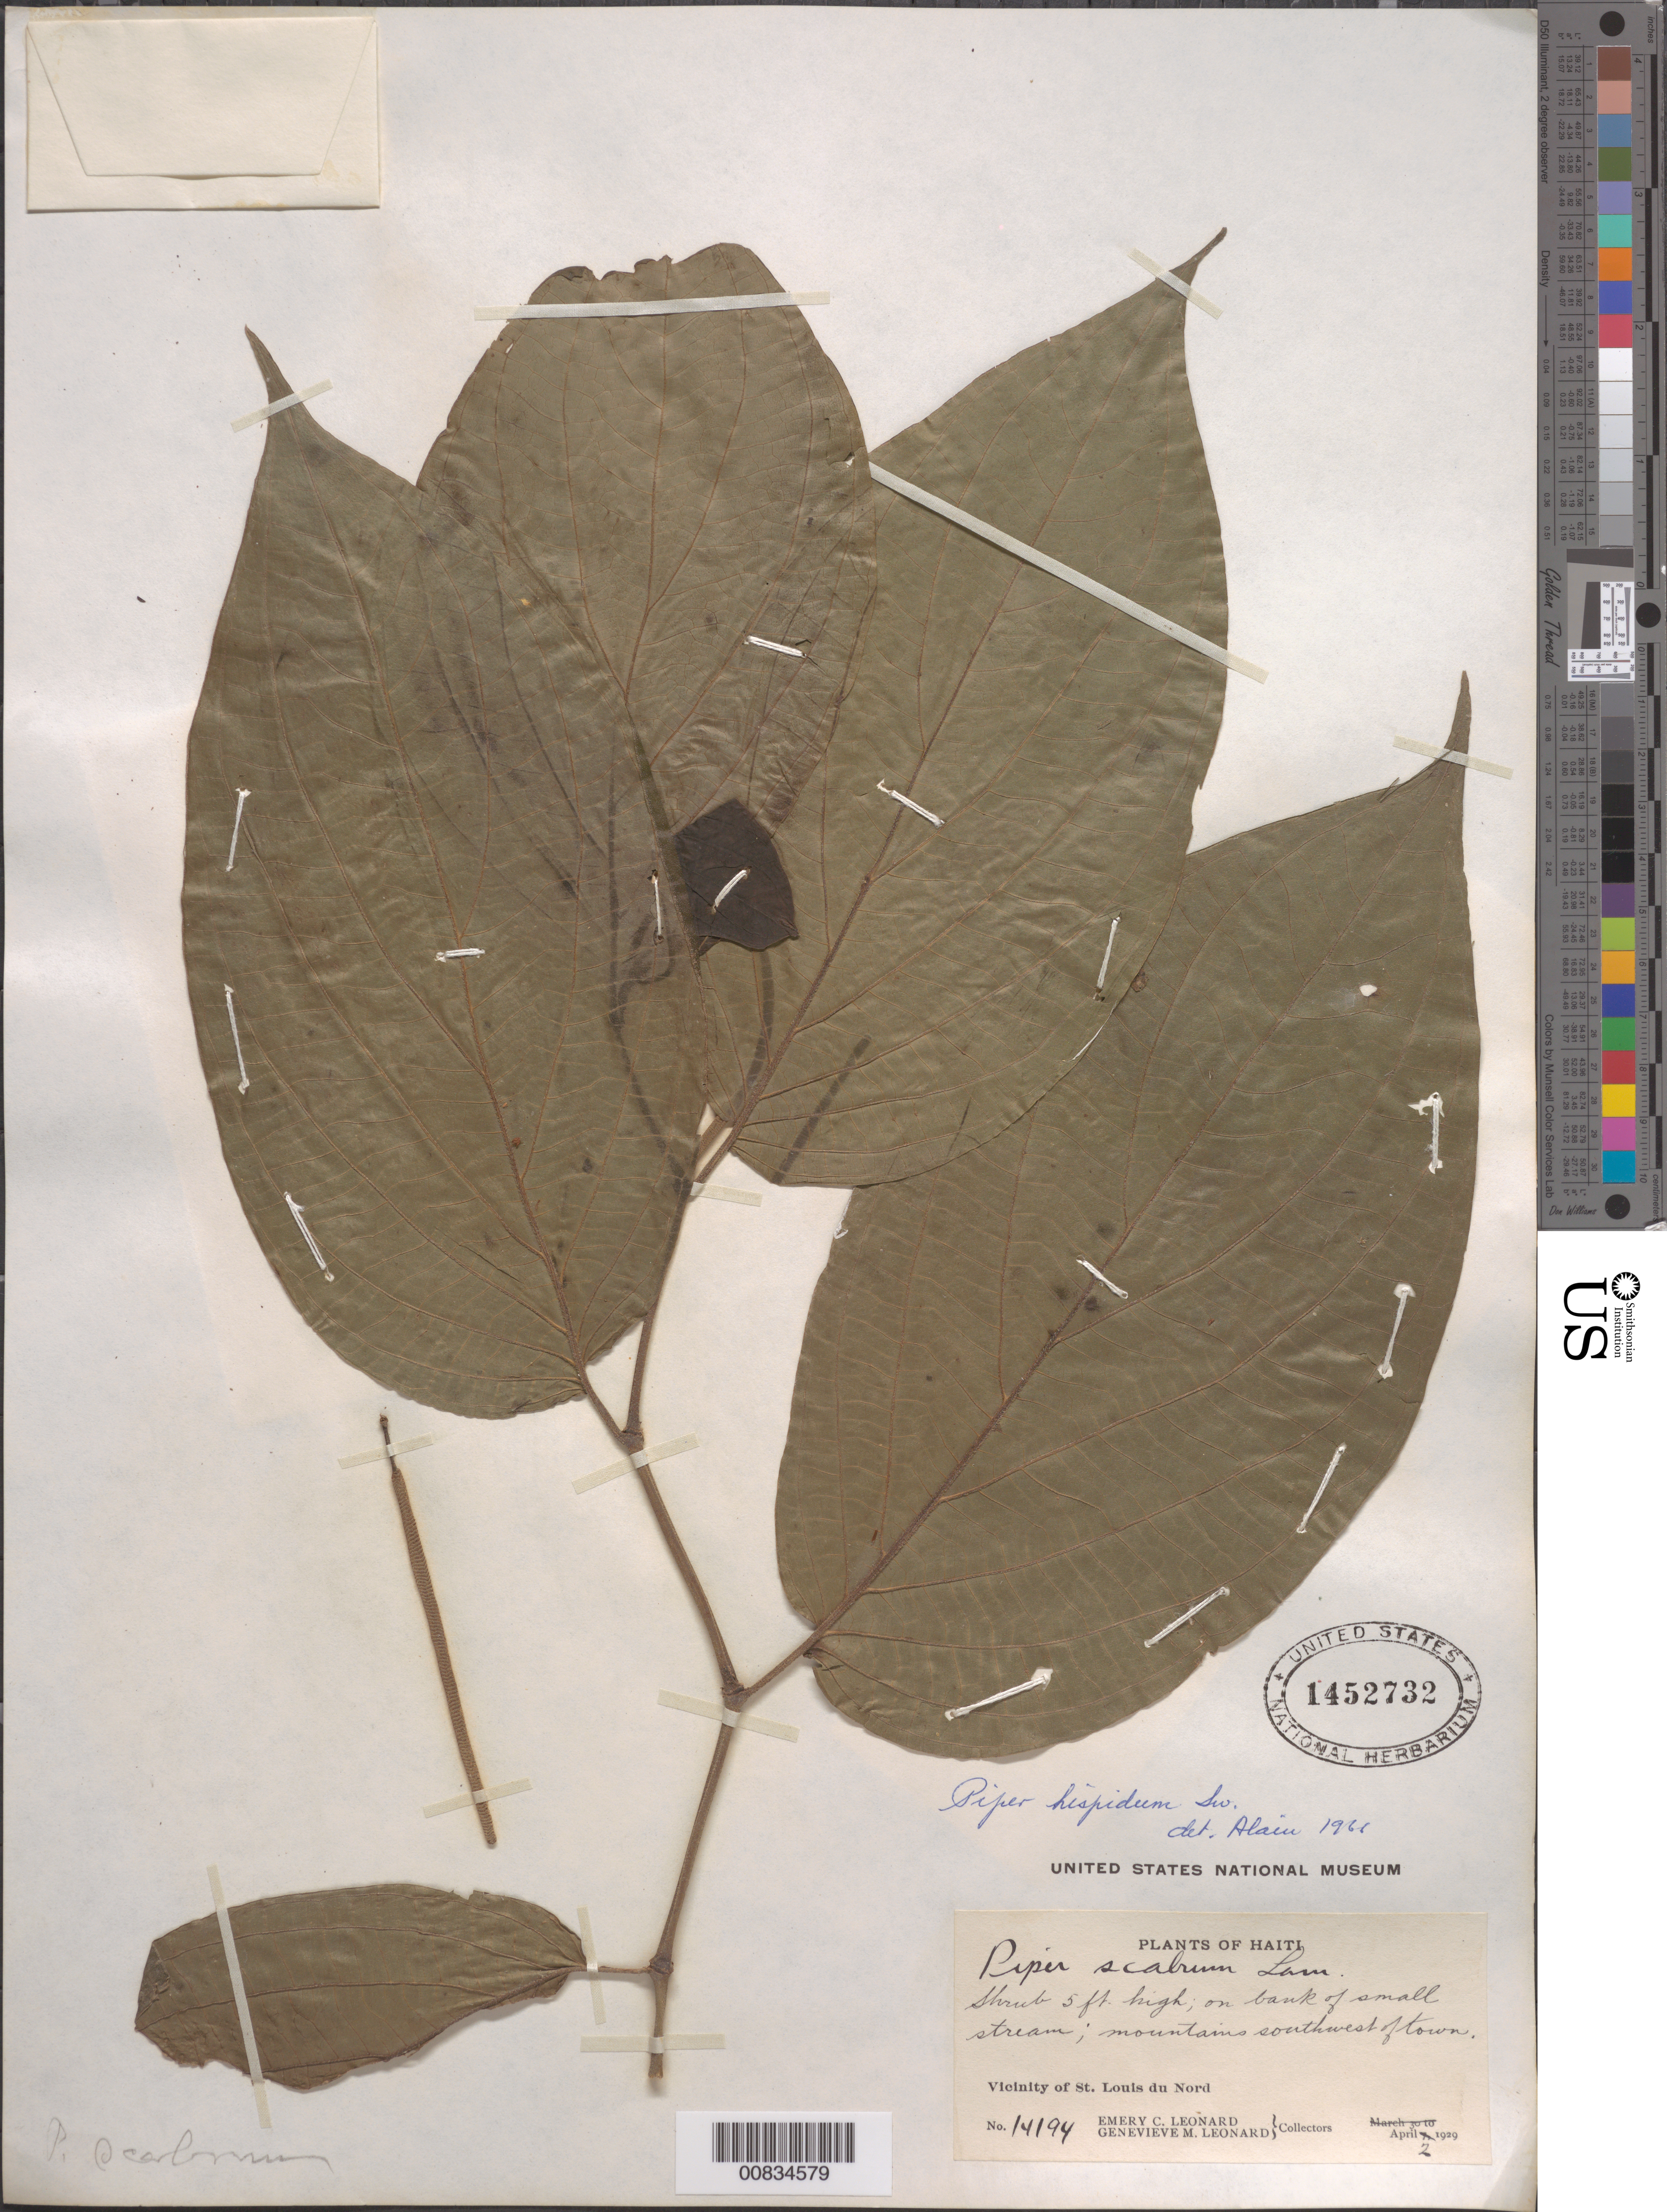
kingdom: Plantae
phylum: Tracheophyta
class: Magnoliopsida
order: Piperales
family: Piperaceae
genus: Piper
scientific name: Piper hispidum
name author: Sw.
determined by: Liogier, Alain H.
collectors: E. C. Leonard & G. M. Leonard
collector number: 14194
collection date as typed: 02 Apr 1929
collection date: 1929-04-02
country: Haiti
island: Hispaniola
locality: Vicinity of St. Louis du Nord. On bank of small stream; mountain southwest of town.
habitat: Bank of small stream.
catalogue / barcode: US 1452732